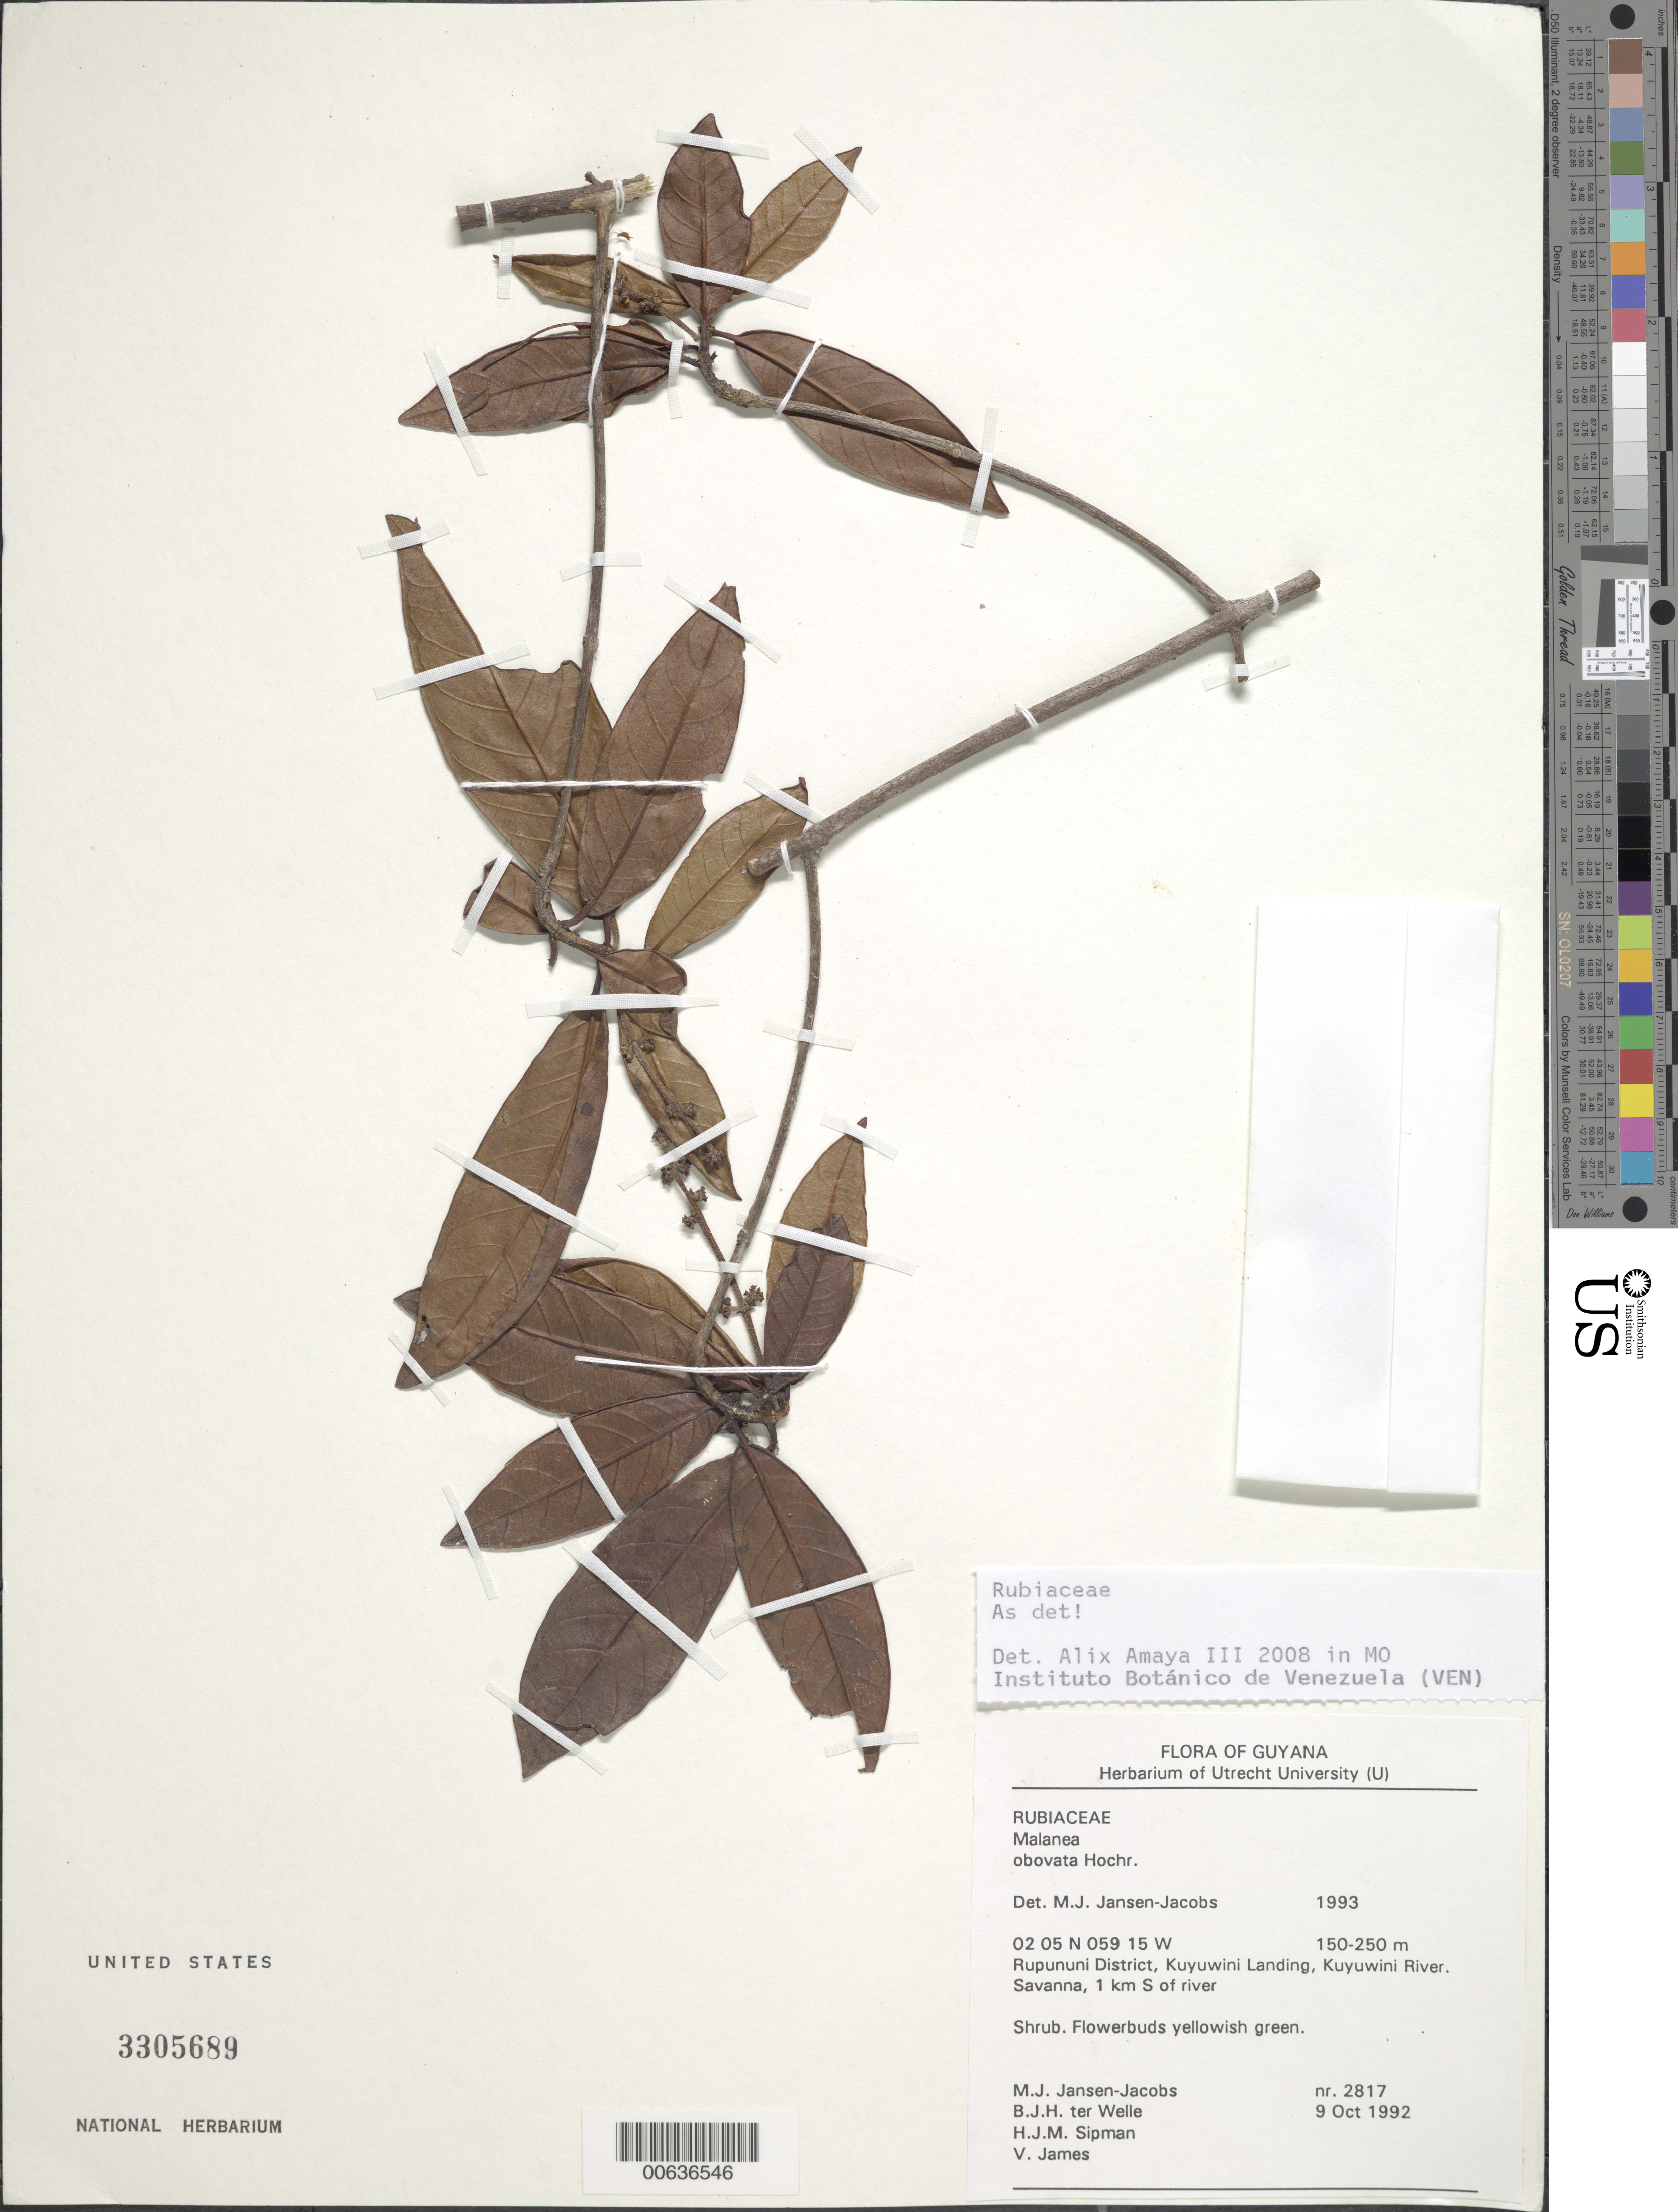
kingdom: Plantae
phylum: Tracheophyta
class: Magnoliopsida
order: Gentianales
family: Rubiaceae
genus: Malanea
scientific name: Malanea obovata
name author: Hochr.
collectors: M. J. Jansen-Jacobs, B. Welle, H. J. M. Sipman & V. James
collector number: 2817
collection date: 1992-10-09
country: Guyana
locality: Rupununi District, Kuyuwini Landing, Kuyuwini River, Savanna, 1 km S of river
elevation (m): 150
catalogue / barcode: US 3305689